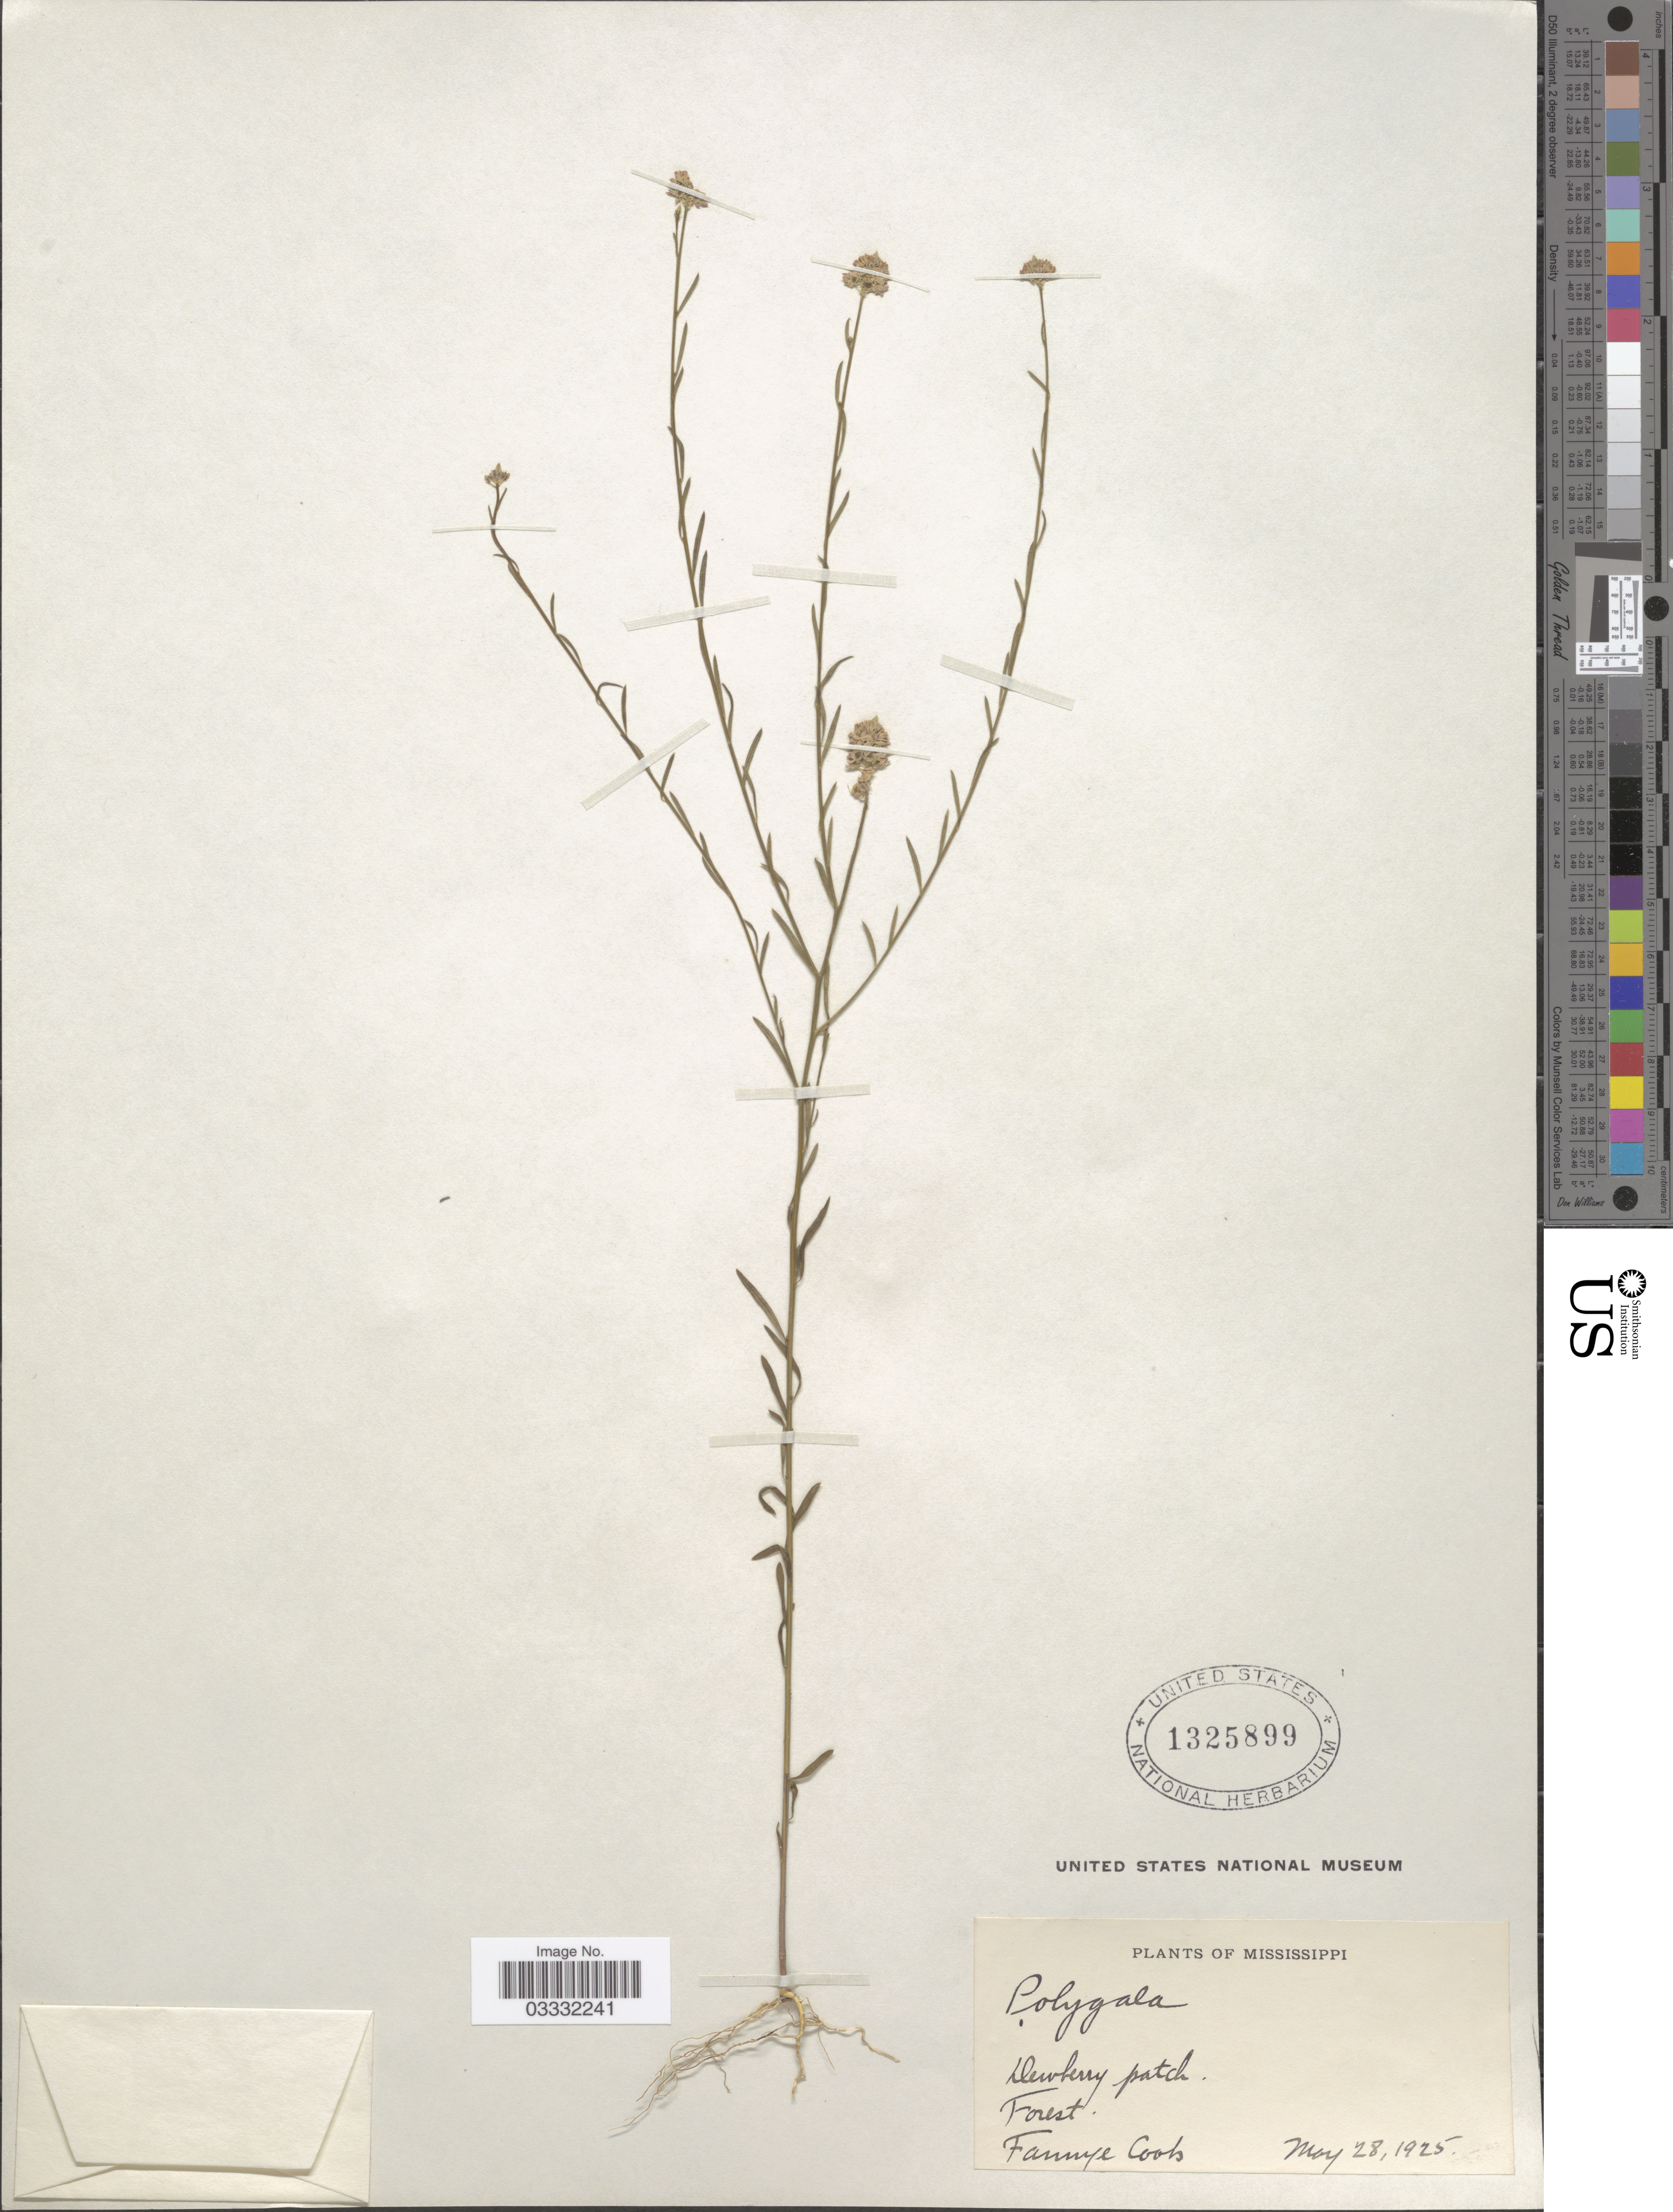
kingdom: Plantae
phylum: Tracheophyta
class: Magnoliopsida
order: Fabales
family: Polygalaceae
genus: Polygala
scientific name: Polygala sp.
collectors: F. A. Cook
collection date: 1925-05-28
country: United States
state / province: Mississippi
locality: Dewberry patch.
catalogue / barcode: US 1325899